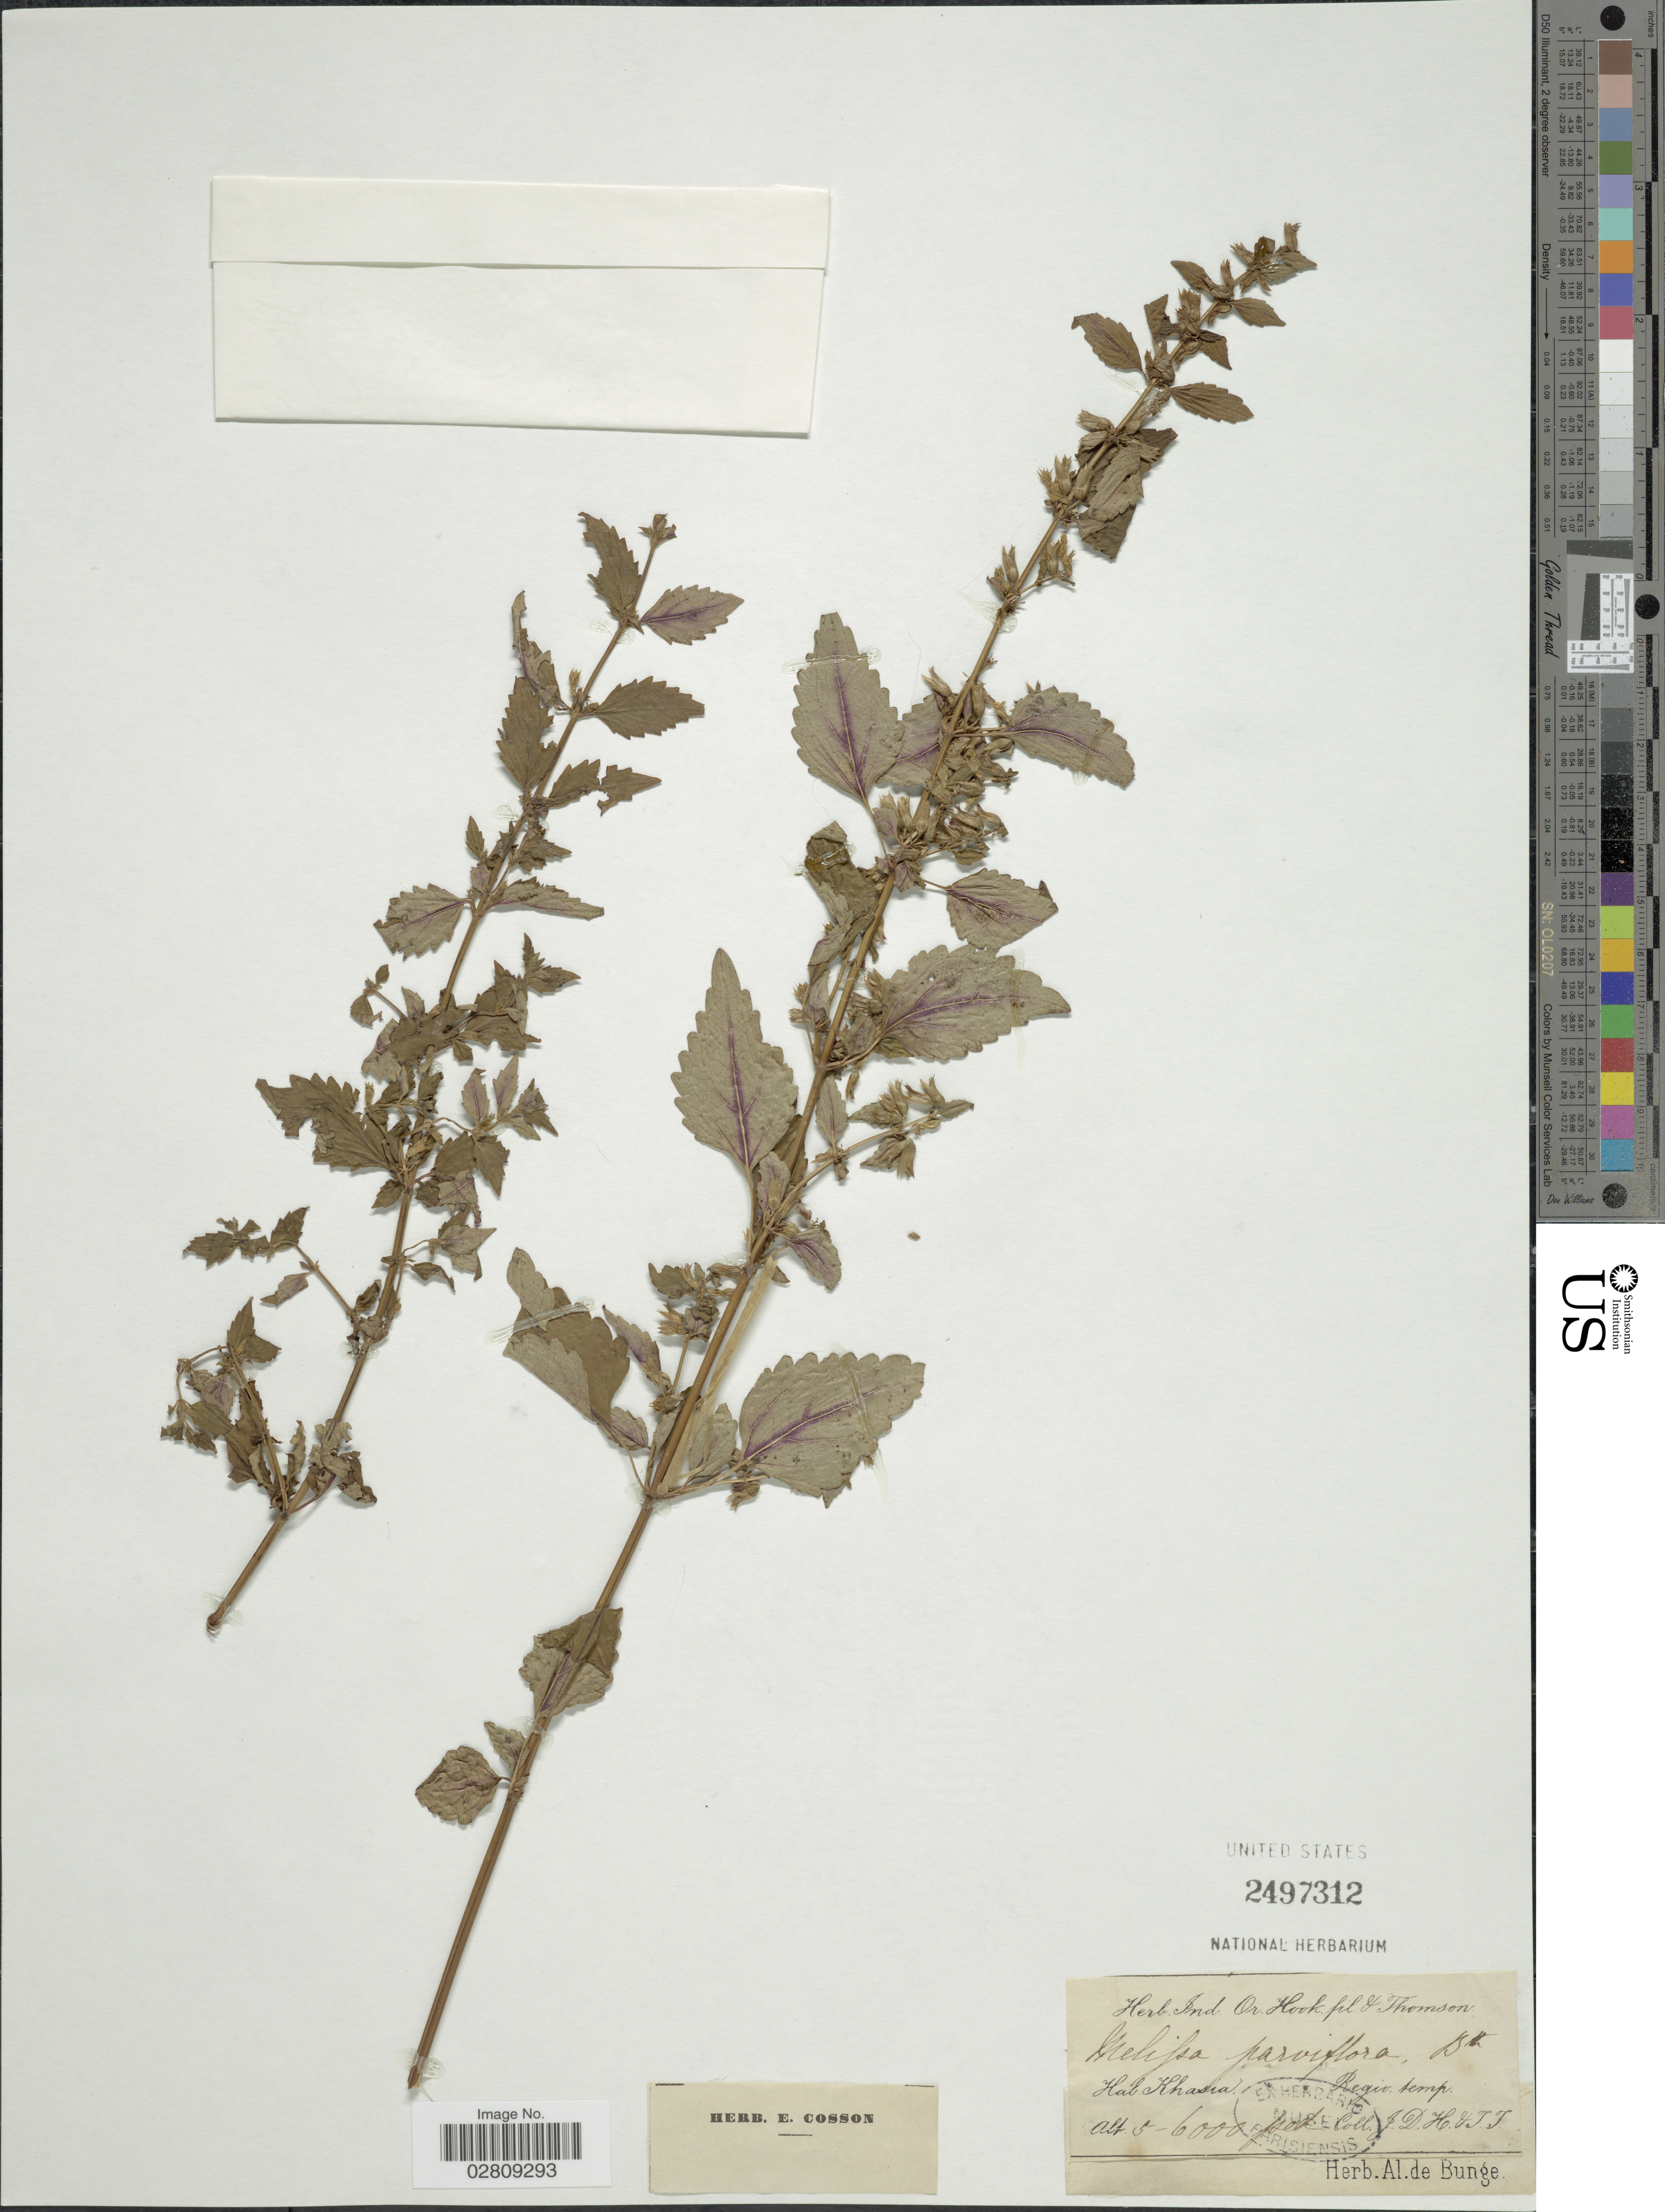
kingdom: Plantae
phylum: Tracheophyta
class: Magnoliopsida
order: Lamiales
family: Lamiaceae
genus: Melissa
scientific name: Melissa axillaris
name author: (Benth.) Bakh. f.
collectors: J. D. Hooker & T. Thomson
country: India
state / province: Meghalaya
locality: Khasia, Regio temp.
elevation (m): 1524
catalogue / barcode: US 2497312